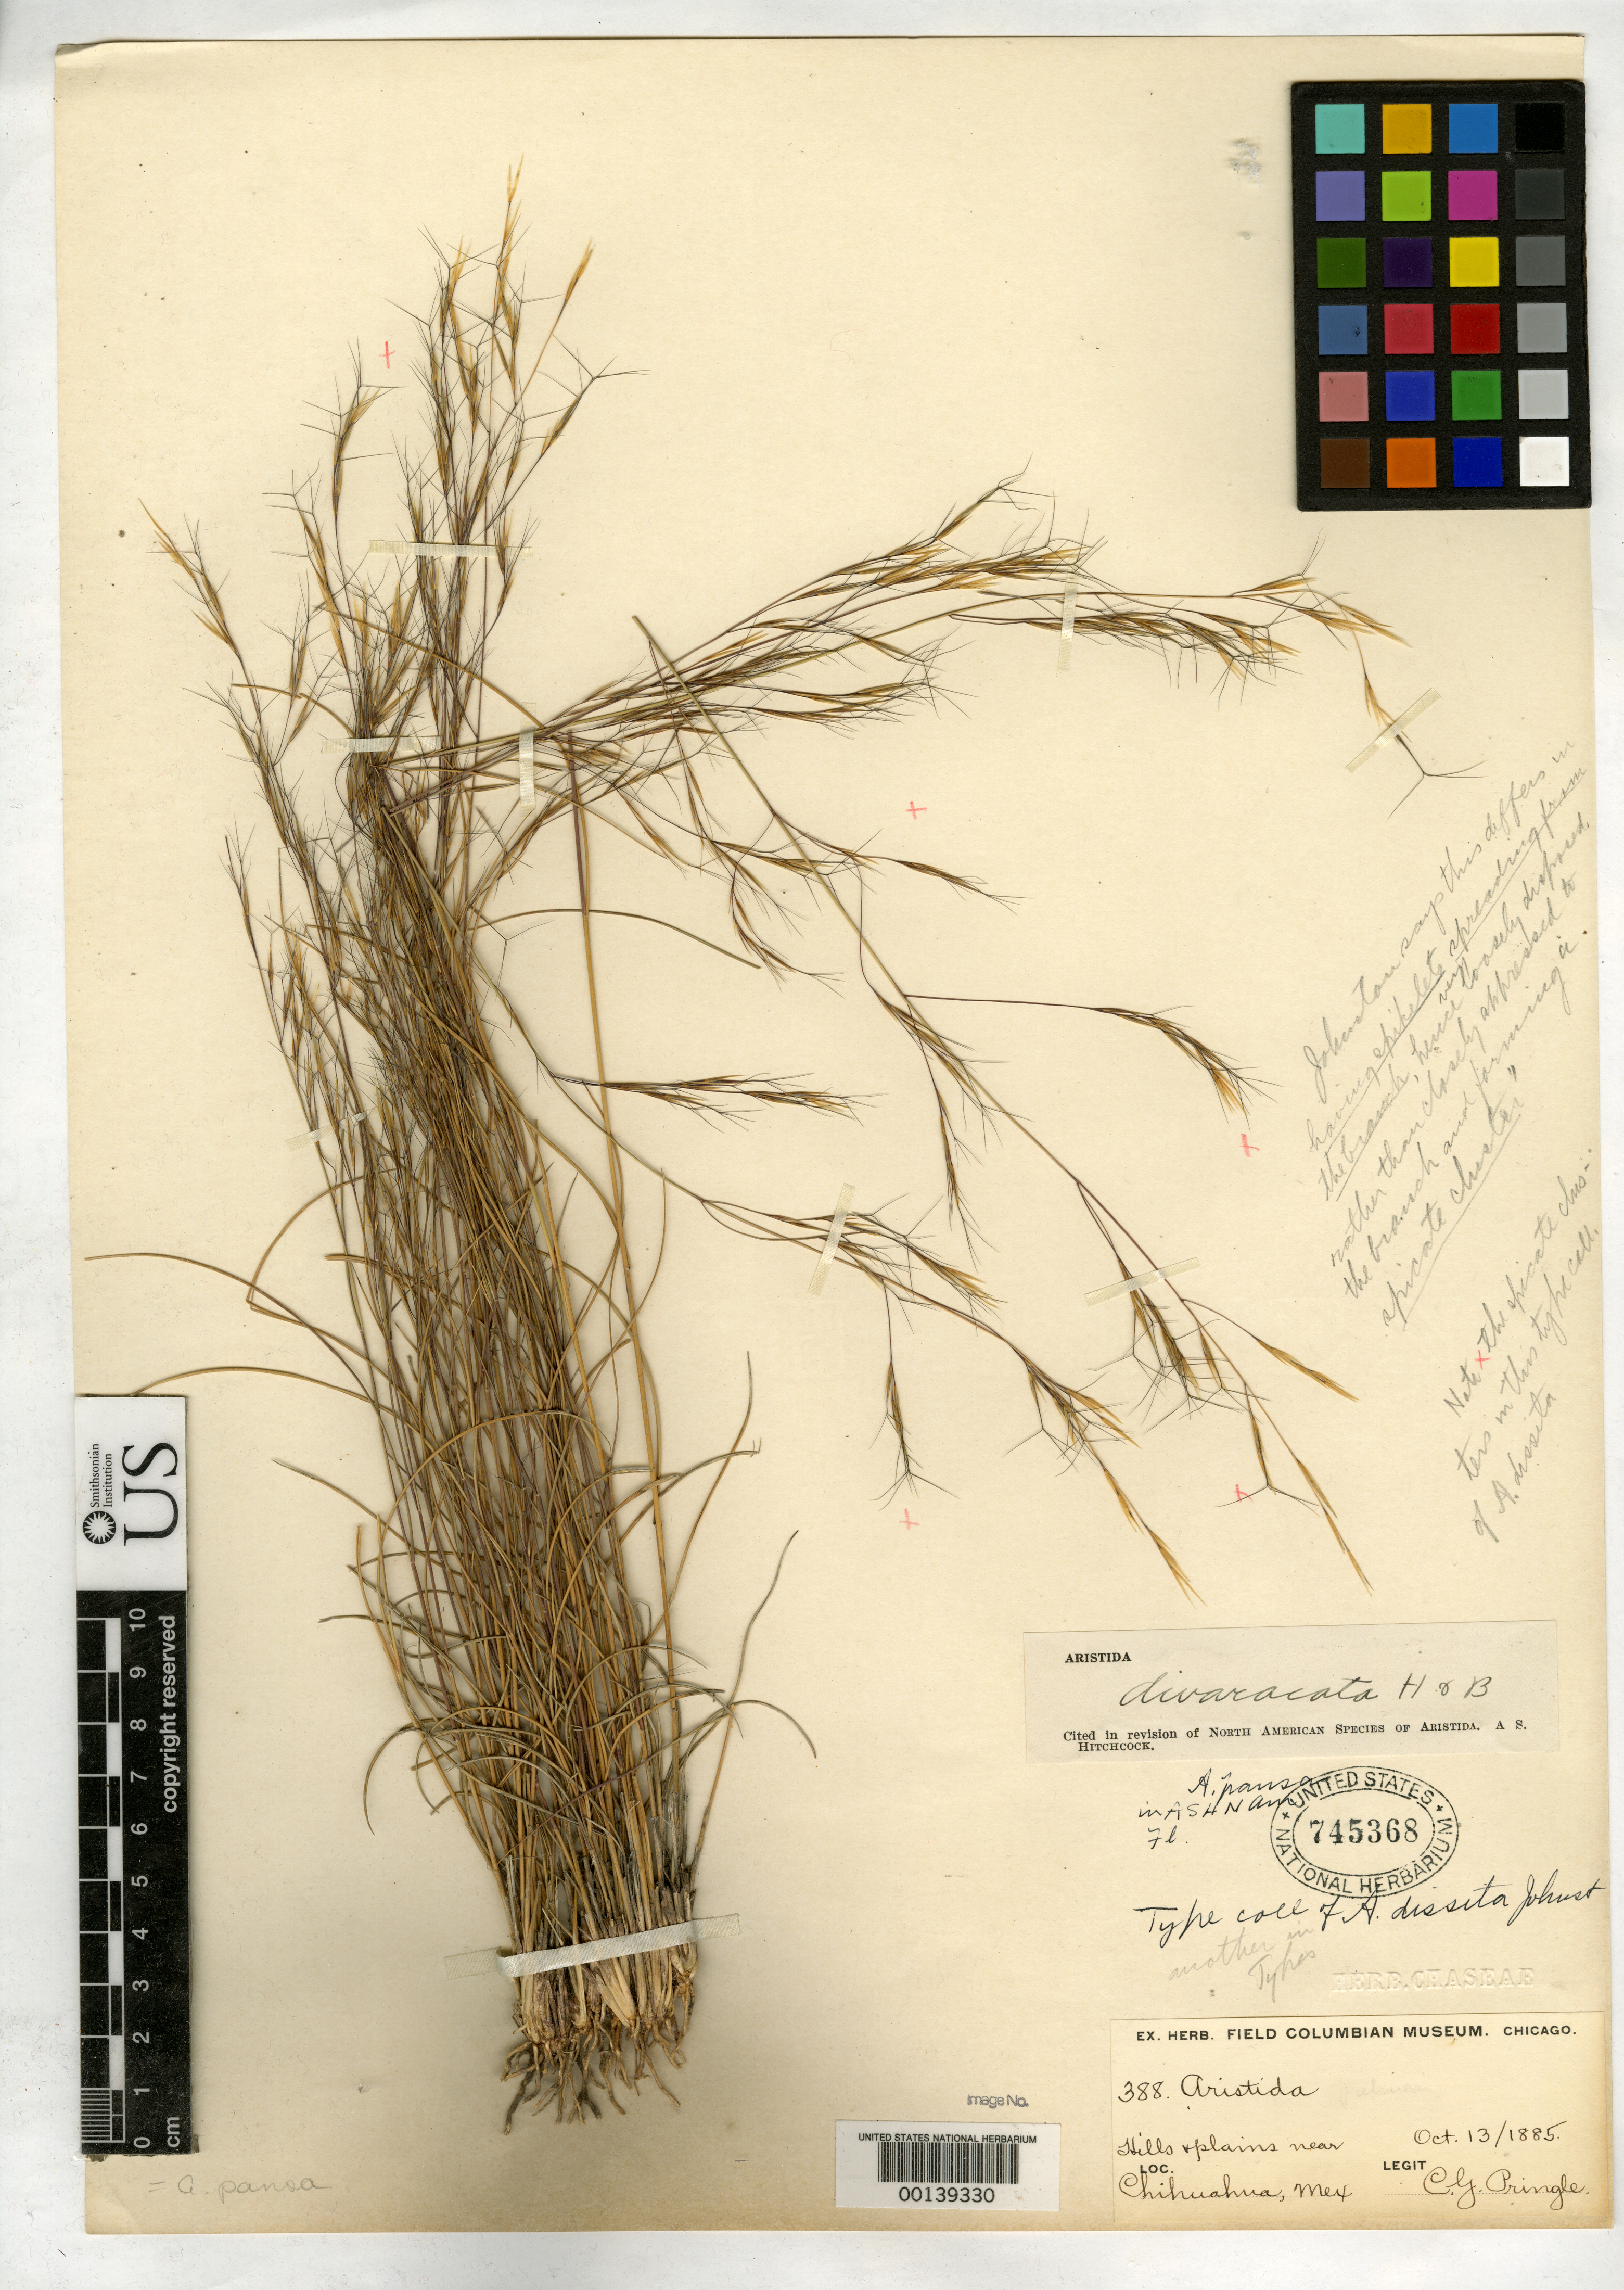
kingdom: Plantae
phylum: Tracheophyta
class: Liliopsida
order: Poales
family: Poaceae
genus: Aristida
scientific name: Aristida dissita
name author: I.M. Johnst.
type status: Isotype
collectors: C. G. Pringle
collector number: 388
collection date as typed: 13 Oct 1885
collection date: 1885-10-13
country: Mexico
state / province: Chihuahua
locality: Plains near Chihuahua.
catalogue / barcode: US 745368